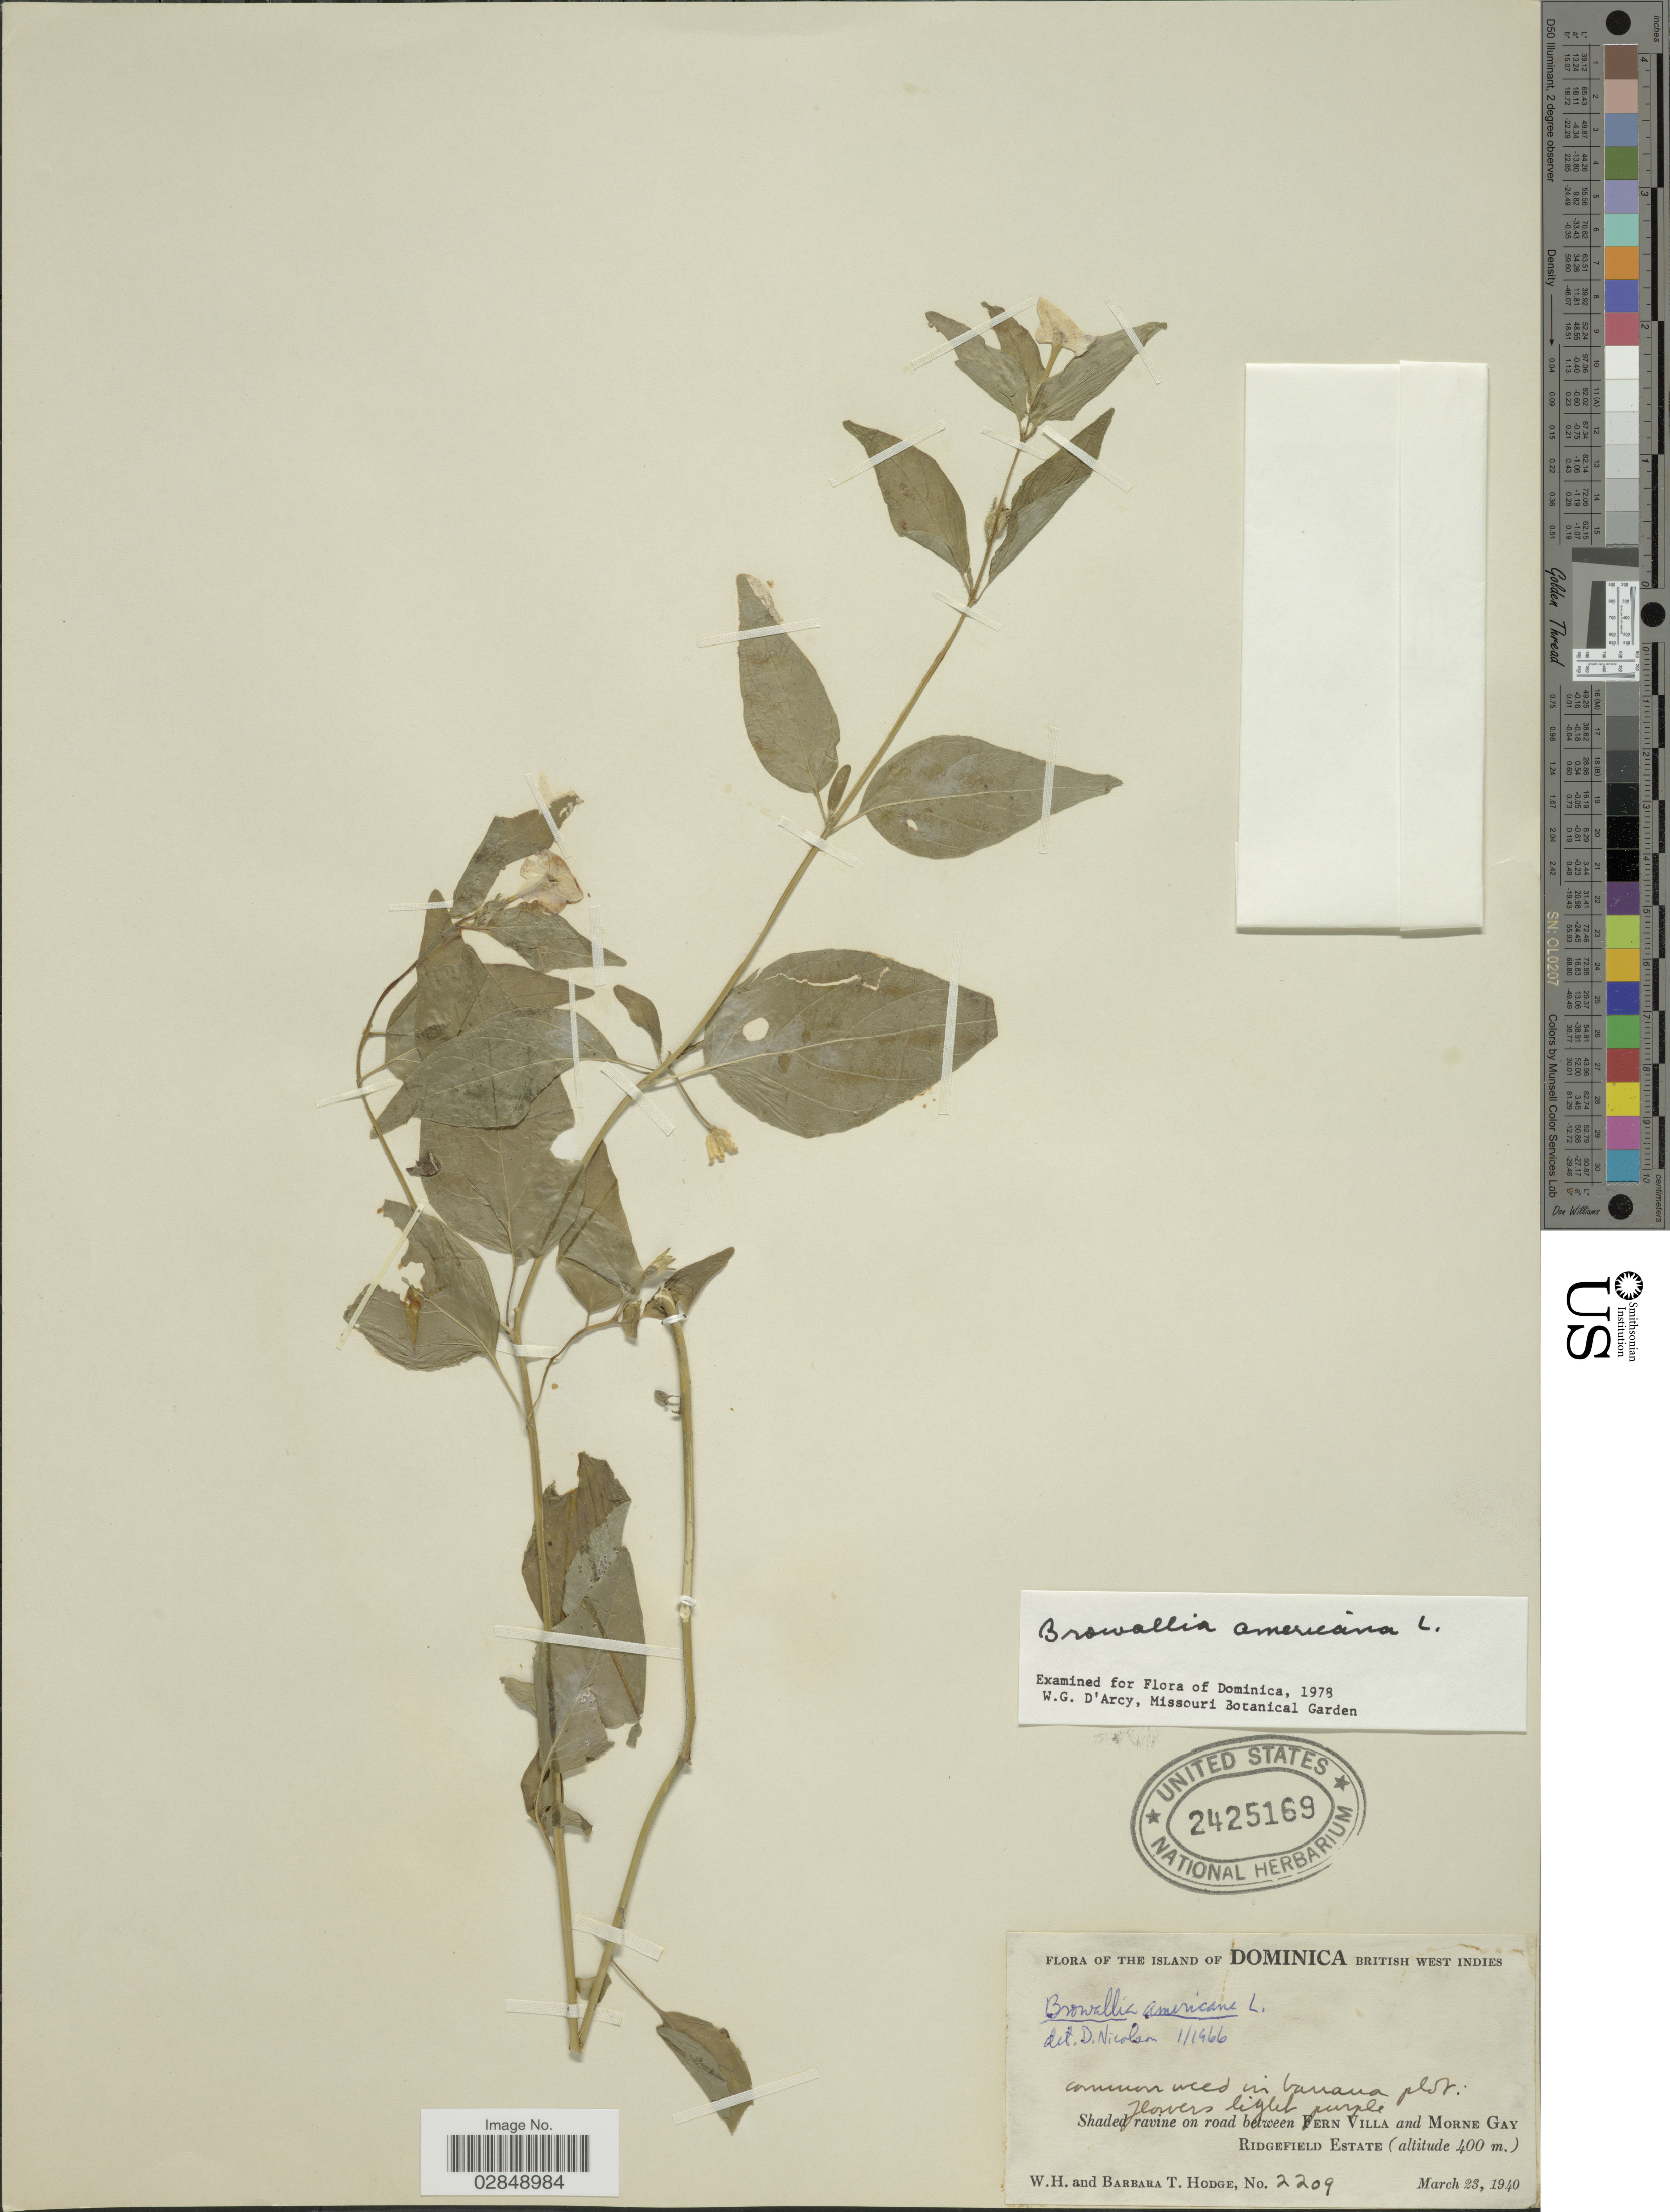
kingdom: Plantae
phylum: Tracheophyta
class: Magnoliopsida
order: Solanales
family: Solanaceae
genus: Browallia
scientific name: Browallia americana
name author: L.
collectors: W. Hodge & B. Hodge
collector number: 2209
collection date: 1940-03-23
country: Dominica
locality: Island of Dominca British West Indies. Shaded ravine on road between Fern Villa and Morne Gay. Ridgefield Estate.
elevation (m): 400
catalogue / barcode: US 2425169